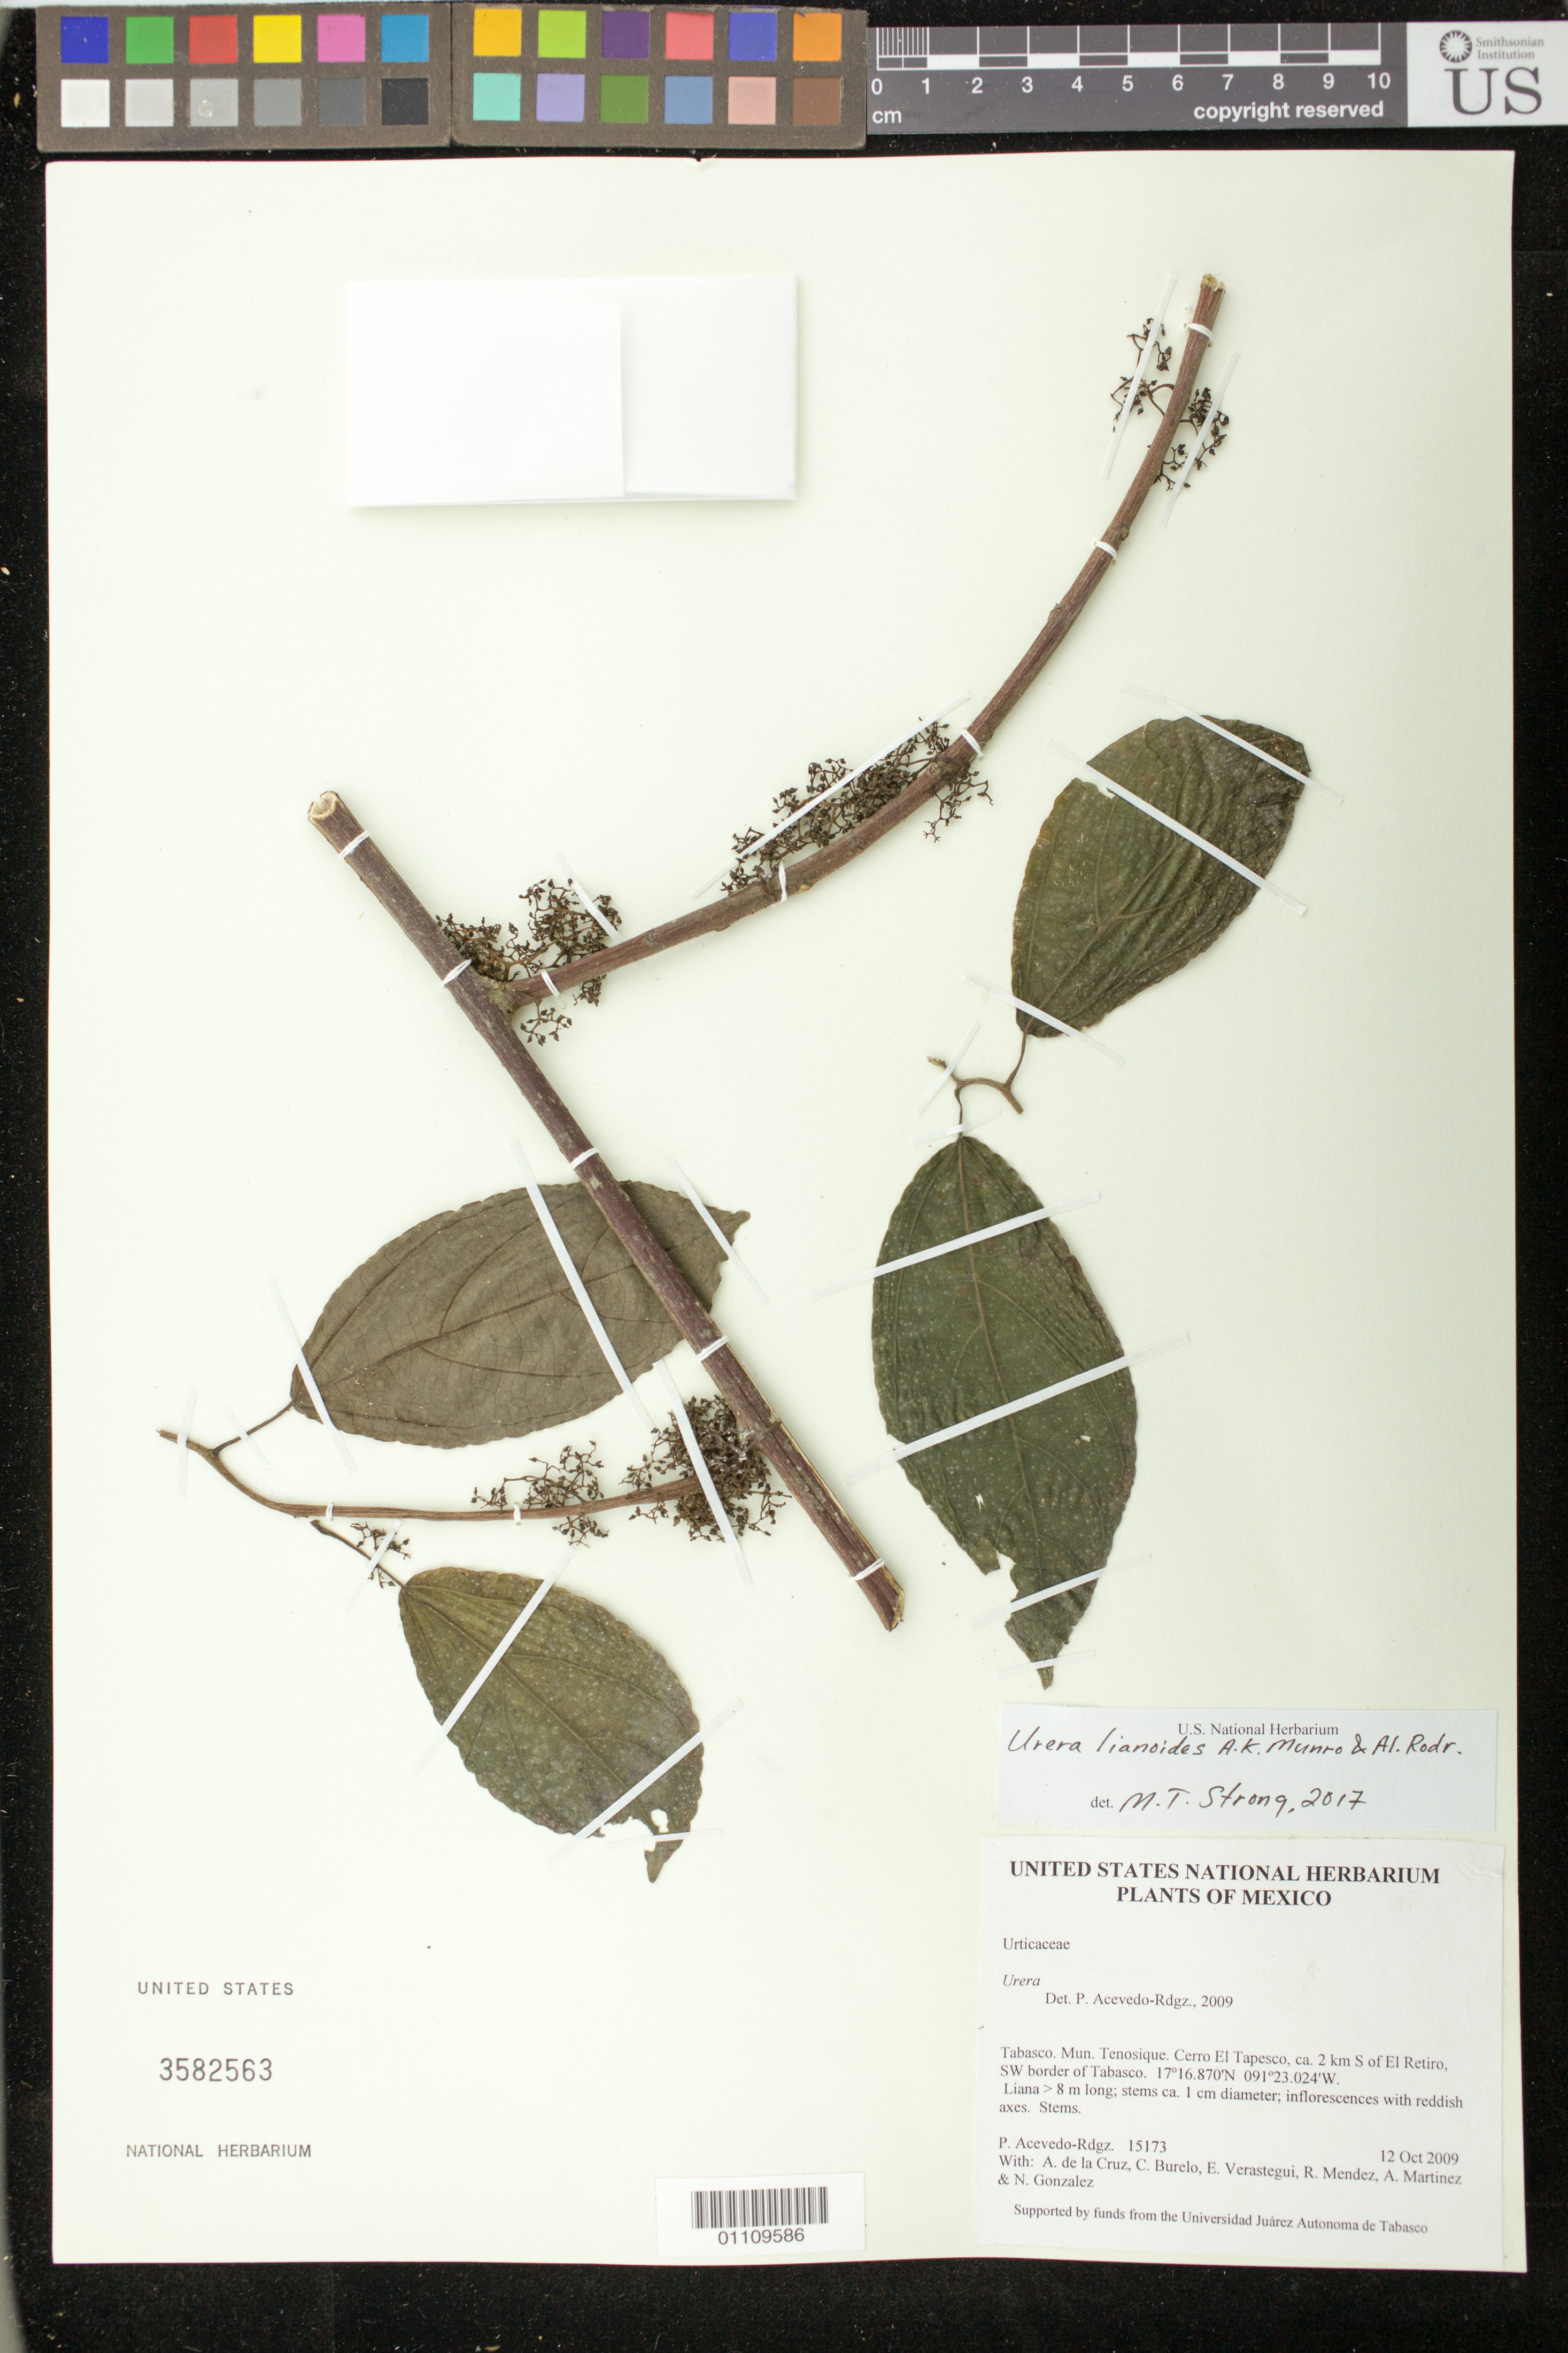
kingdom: Plantae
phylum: Tracheophyta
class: Magnoliopsida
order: Rosales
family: Urticaceae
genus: Urera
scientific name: Urera lianoides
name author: A.K. Munro & Al. Rodr.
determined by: Strong, Mark T., (BOT), Smithsonian Institution - National Museum of Natural History (UNITED STATES)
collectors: P. Acevedo-Rodr., A. de la Cruz, C. Burelo, E. Verastegui, R. Mendez & A. Martinez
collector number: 15173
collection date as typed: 12 Oct 2009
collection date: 2009-10-12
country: Mexico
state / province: Tabasco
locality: Mun. Tenosique. Cerro El Tapesco, ca. 2 km S of El Retiro, SW border of Tabasco.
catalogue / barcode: US 3582563